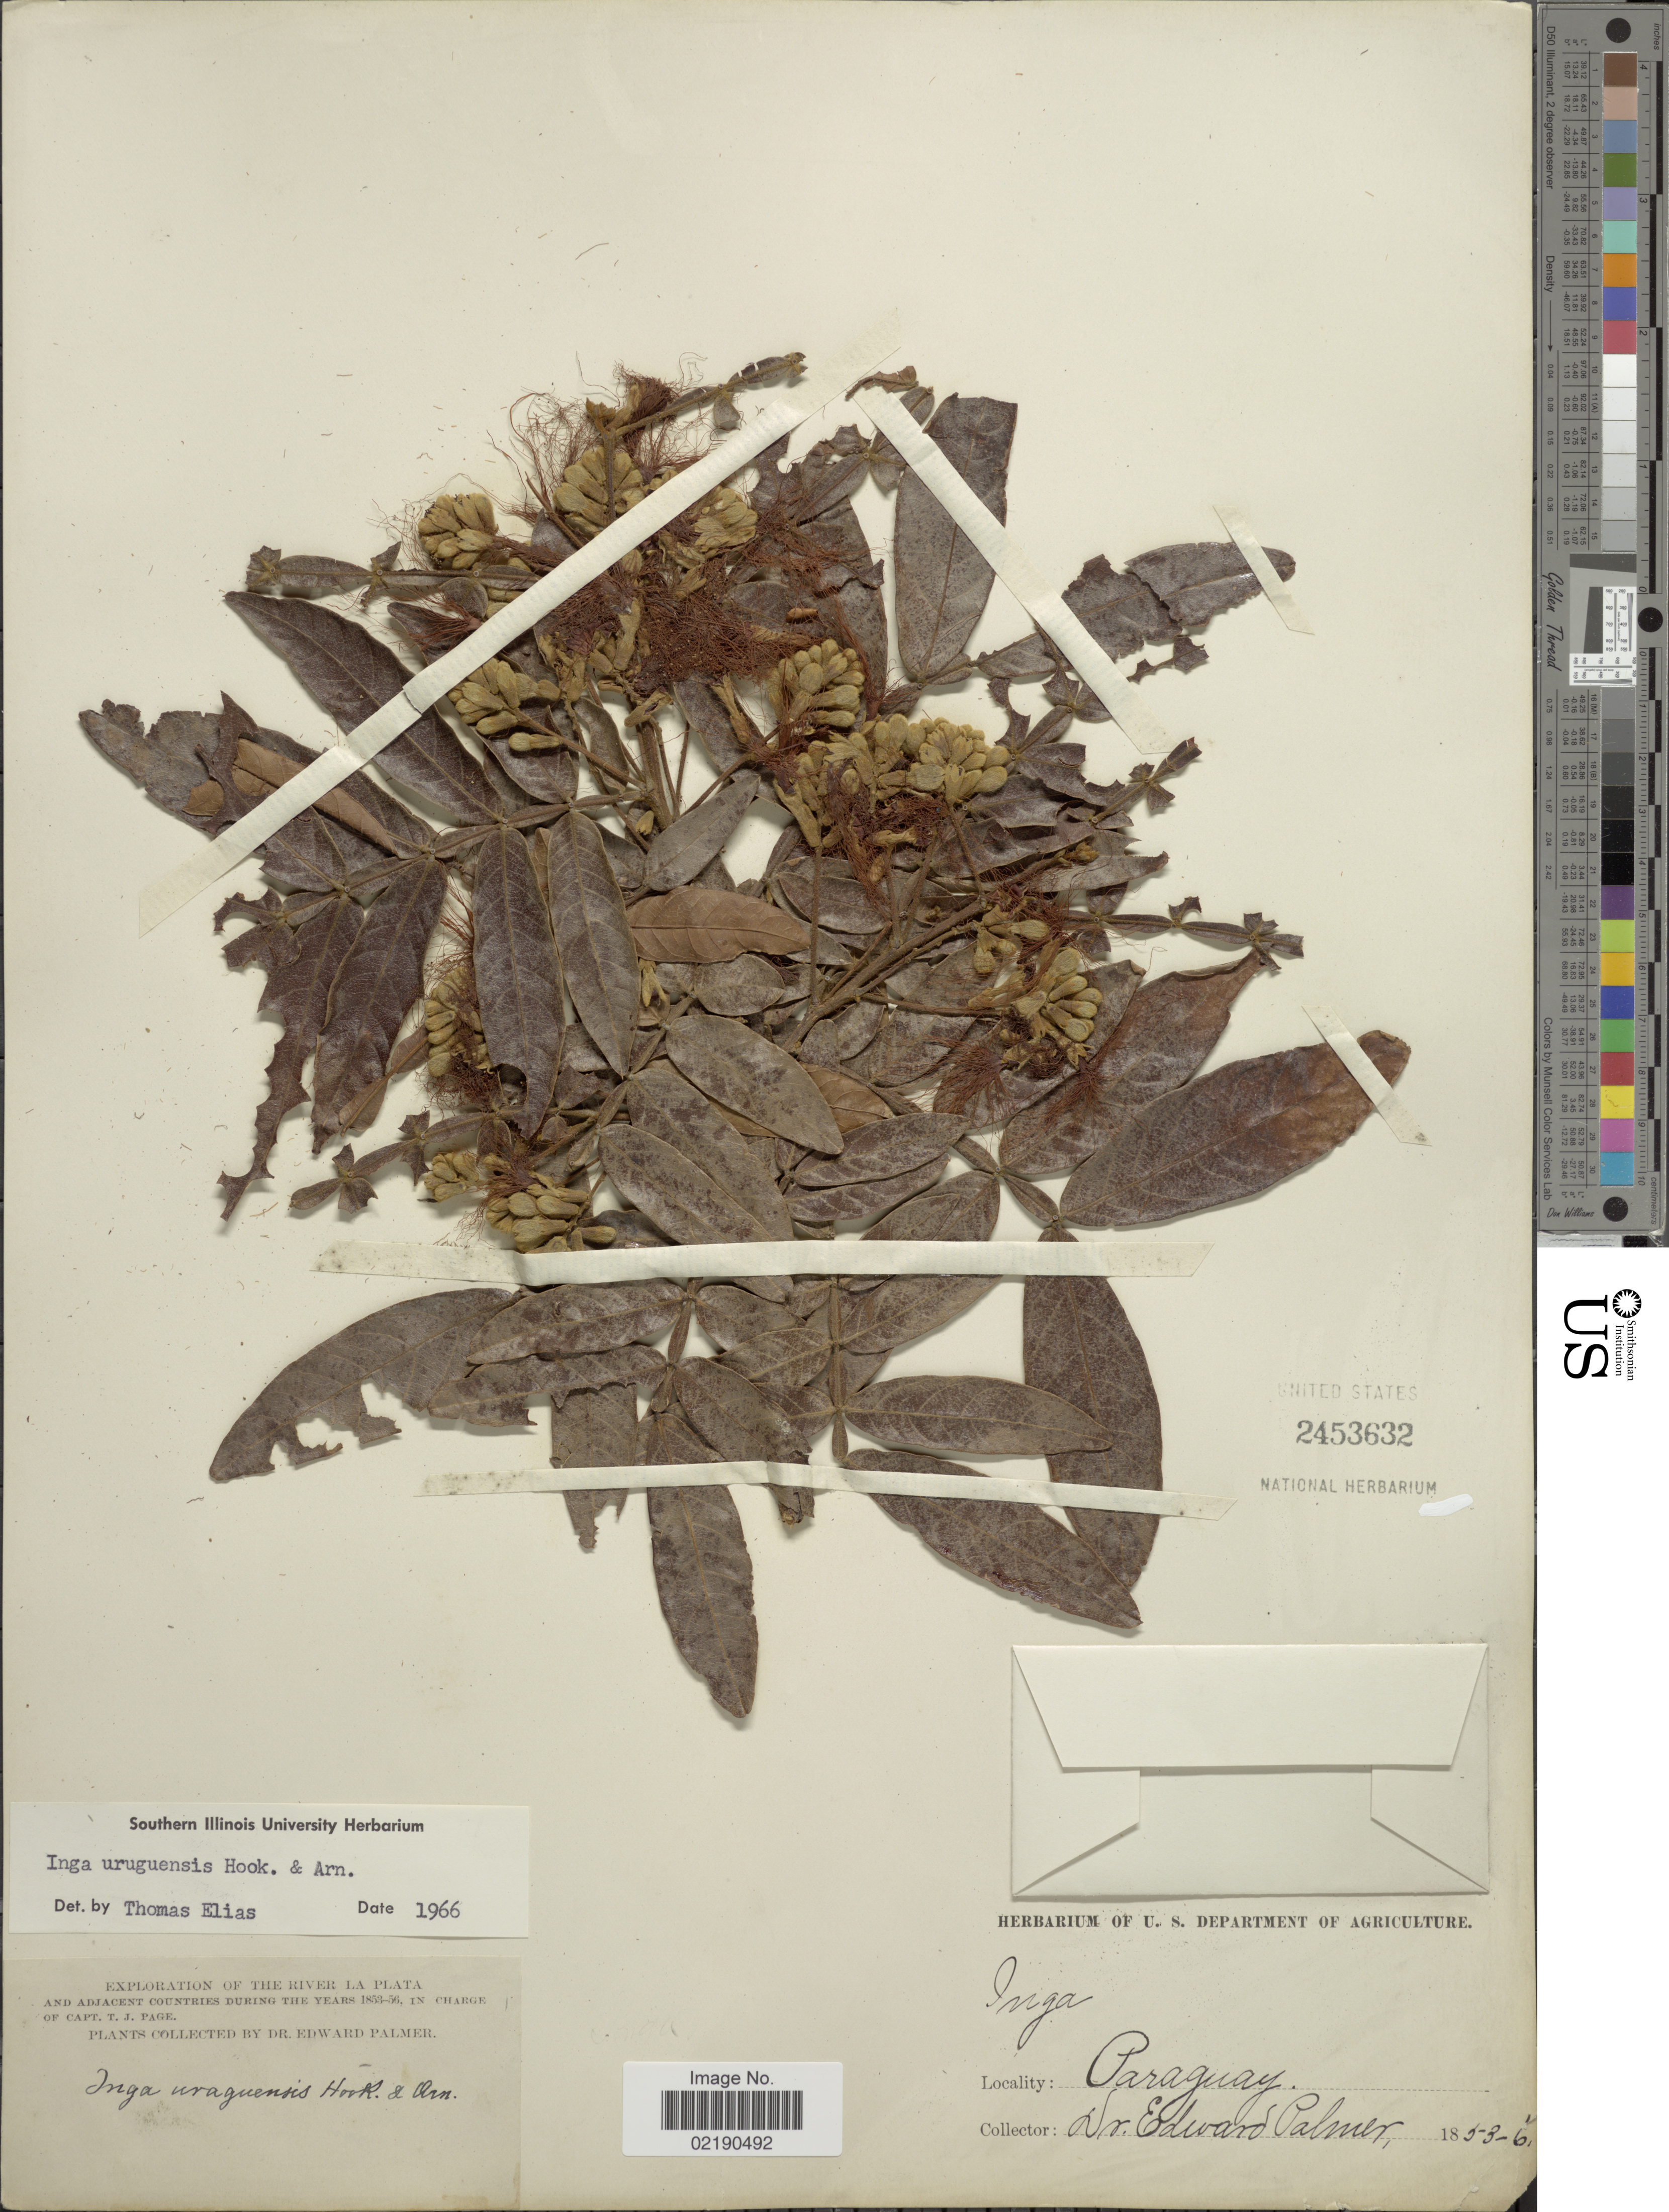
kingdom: Plantae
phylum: Tracheophyta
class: Magnoliopsida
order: Fabales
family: Fabaceae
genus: Inga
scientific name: Inga vera subsp. affinis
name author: (DC.) T.D. Penn.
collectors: E. Palmer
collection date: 1853/1856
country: Paraguay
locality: The River La Plata and adjacent countries, Paraguay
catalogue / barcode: US 2453632